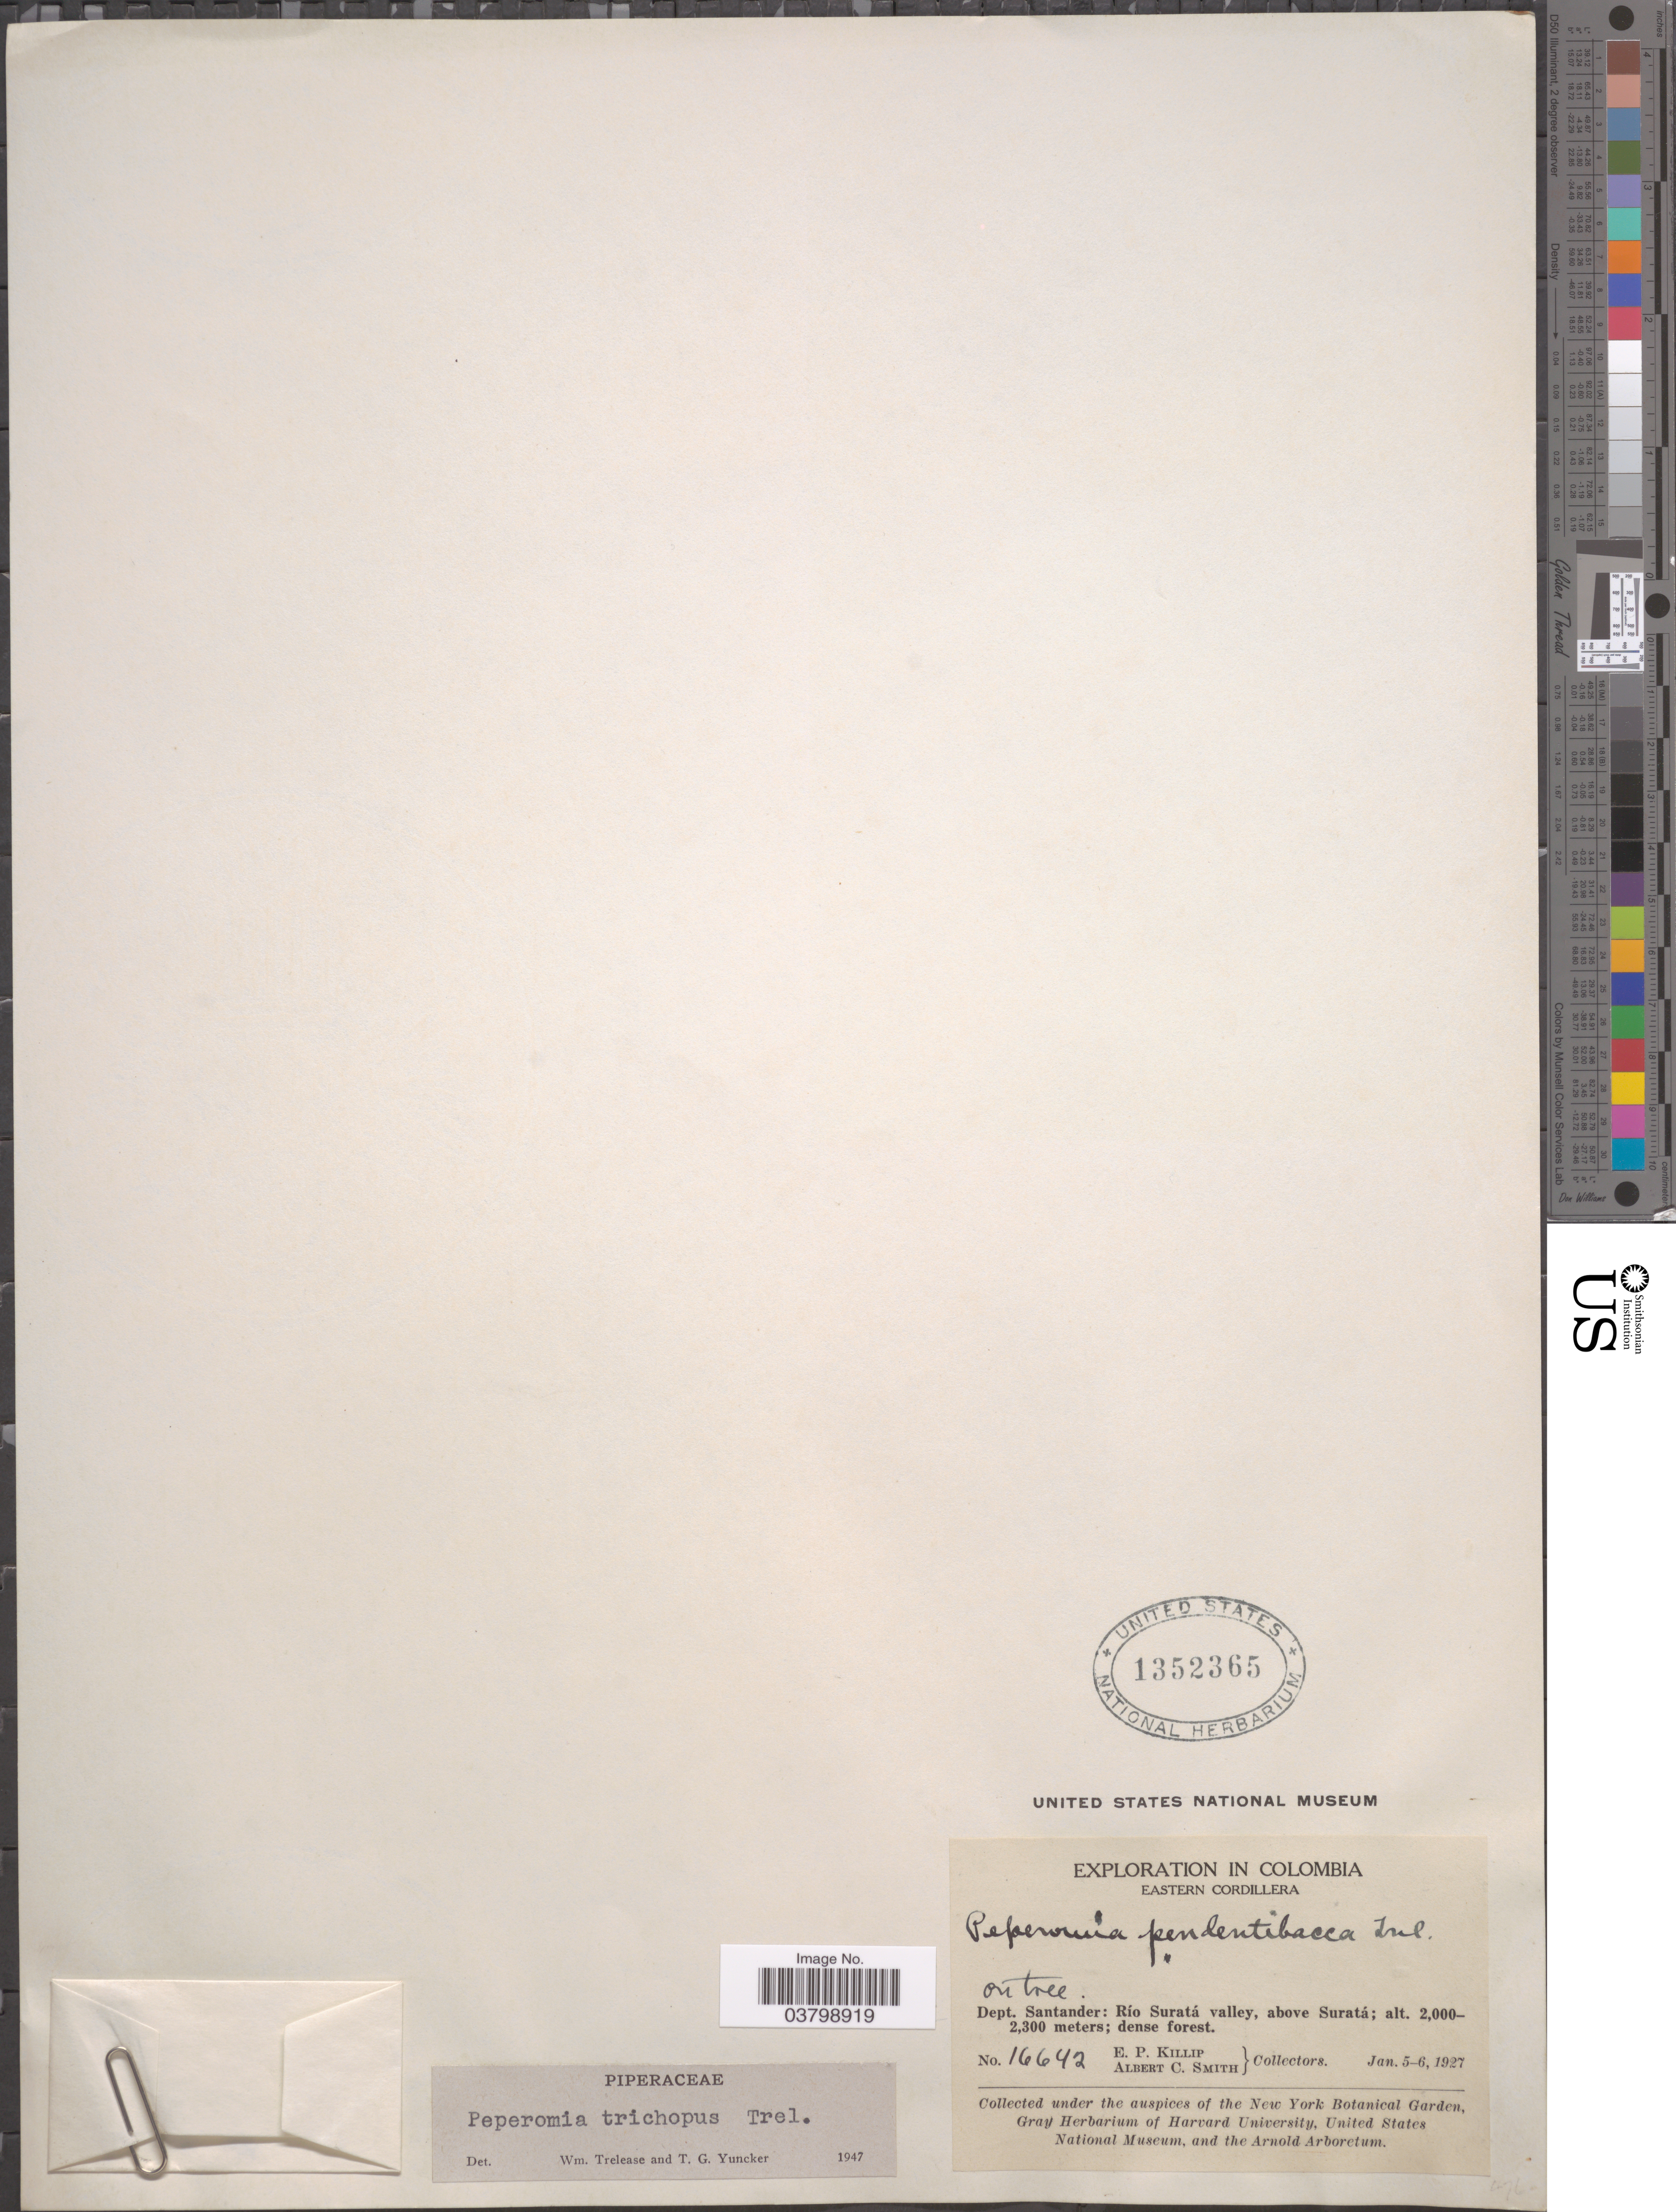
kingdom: Plantae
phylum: Tracheophyta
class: Magnoliopsida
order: Piperales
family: Piperaceae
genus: Peperomia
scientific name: Peperomia trichopus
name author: Trel. in J.F. Macbr.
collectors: E. P. Killip & A. C. Smith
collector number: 16642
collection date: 1927-01-05/1927-01-06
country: Colombia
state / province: Santander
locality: Eastern Cordillera. Dept. Santander: Río Suratá valley, above Suratá.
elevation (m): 2000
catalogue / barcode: US 1352365